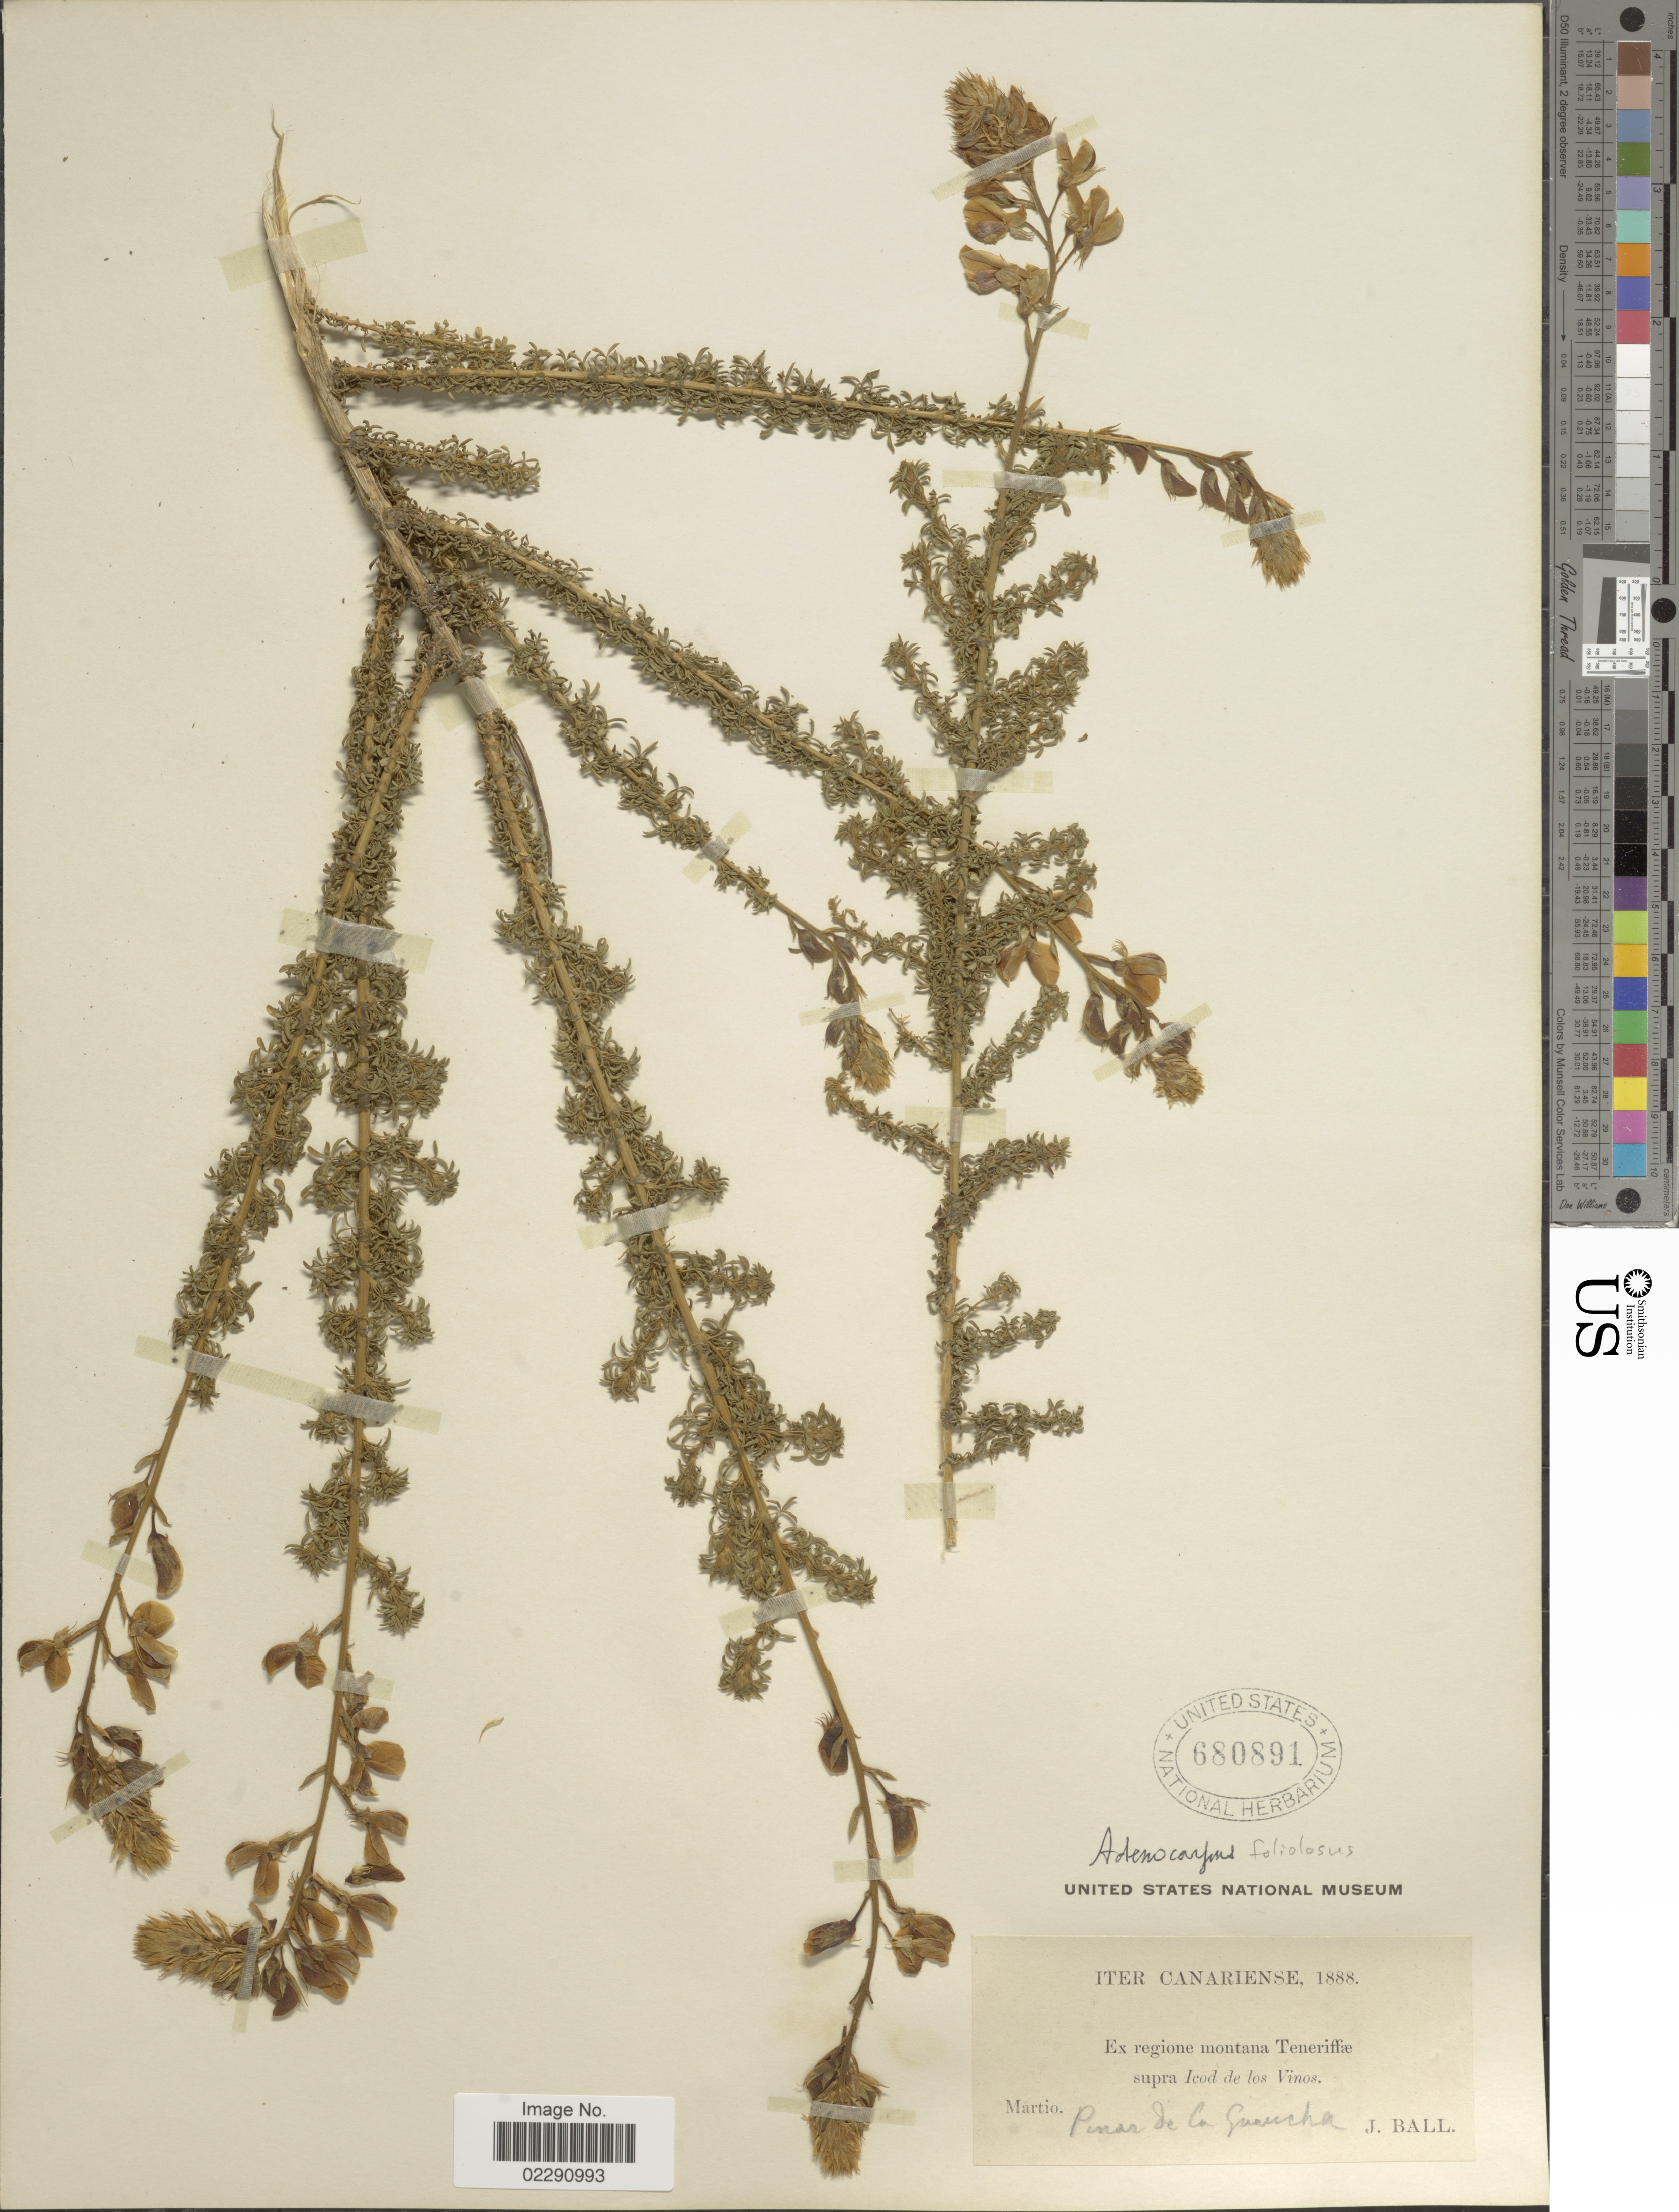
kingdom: Plantae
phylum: Tracheophyta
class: Magnoliopsida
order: Fabales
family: Fabaceae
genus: Adenocarpus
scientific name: Adenocarpus foliolosus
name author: DC.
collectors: J. Ball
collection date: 1888-03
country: Spain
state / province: Canarias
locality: Iter Canariense, ex regione montana Teneriffae, supra Icod de los Vinos, Pinar de la Guaucha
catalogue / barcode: US 680891